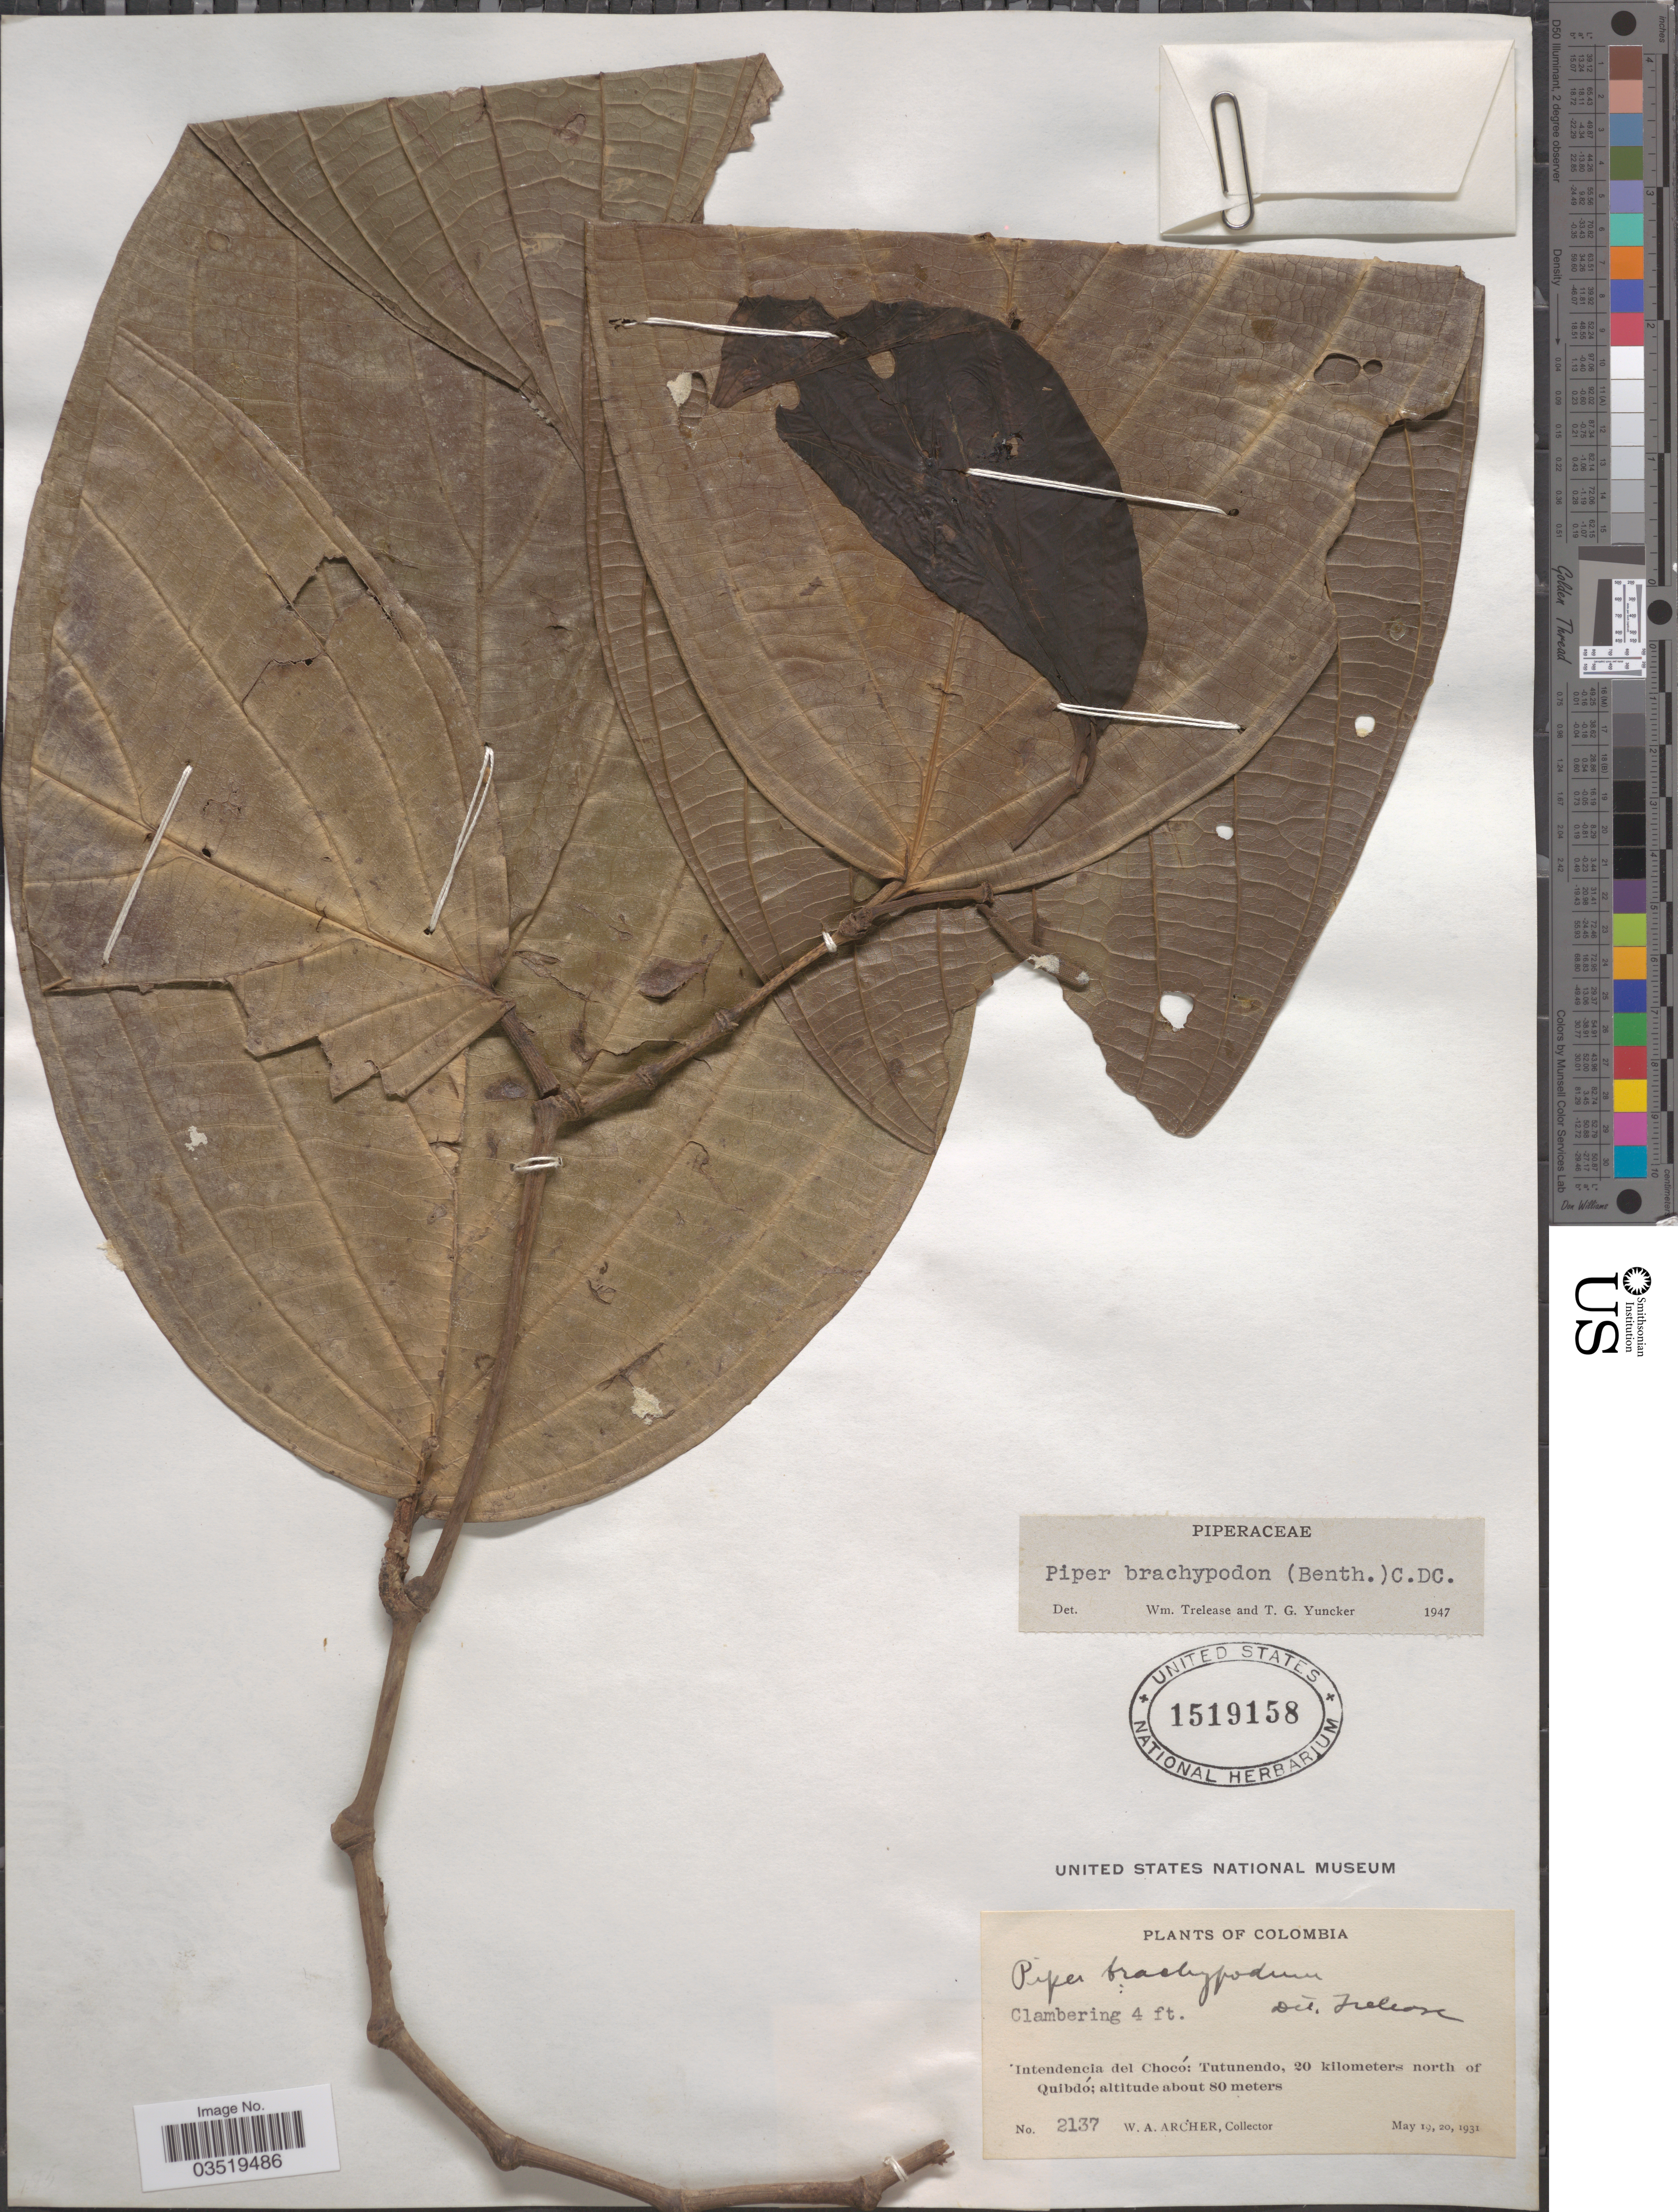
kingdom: Plantae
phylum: Tracheophyta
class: Magnoliopsida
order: Piperales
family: Piperaceae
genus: Piper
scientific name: Piper brachypodon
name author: (Benth.) C. DC.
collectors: W. Archer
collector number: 2137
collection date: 1931-05-19/1931-05-20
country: Colombia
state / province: Chocó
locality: Intendencia del Chocó: Tutunendo, 20 kilometers north of Quibdó.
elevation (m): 80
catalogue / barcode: US 1519158